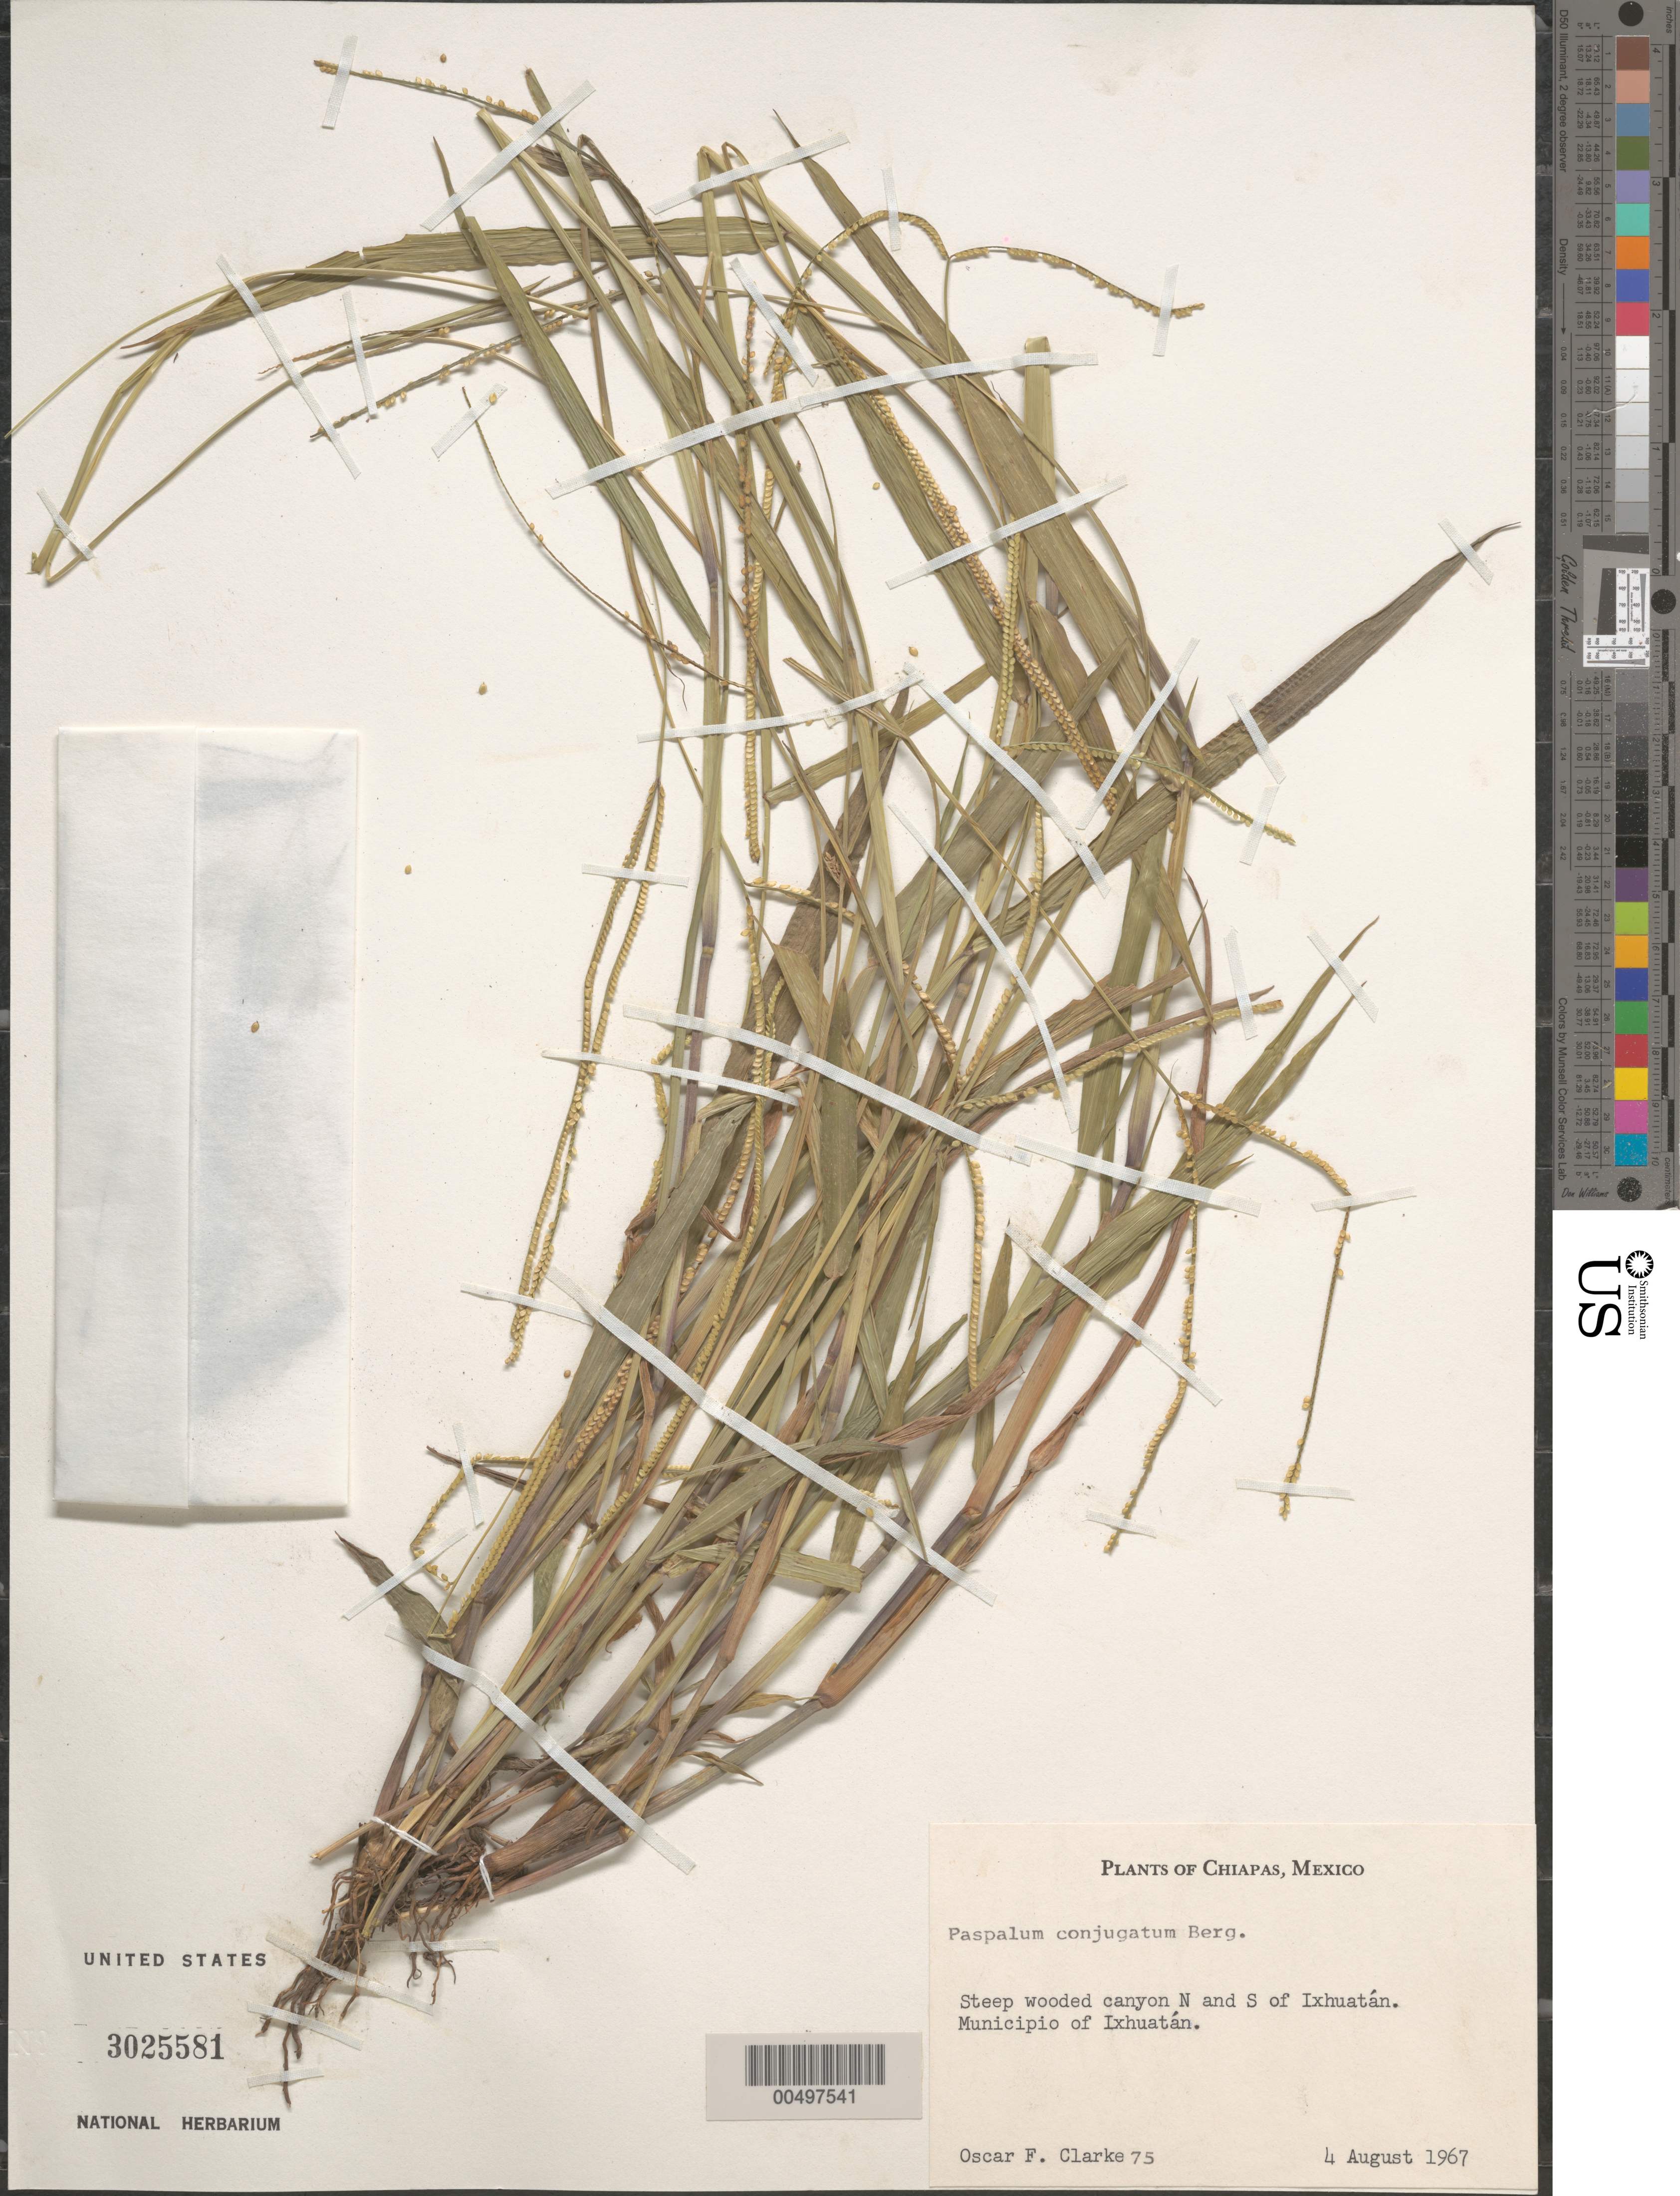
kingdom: Plantae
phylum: Tracheophyta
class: Liliopsida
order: Poales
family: Poaceae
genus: Paspalum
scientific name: Paspalum conjugatum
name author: P.J. Bergius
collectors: O. F. Clarke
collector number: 75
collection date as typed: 4 Aug 1967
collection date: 1967-08-04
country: Mexico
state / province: Chiapas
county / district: Ixhuatán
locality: N & S of Ixhuatán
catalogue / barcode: US 3025581